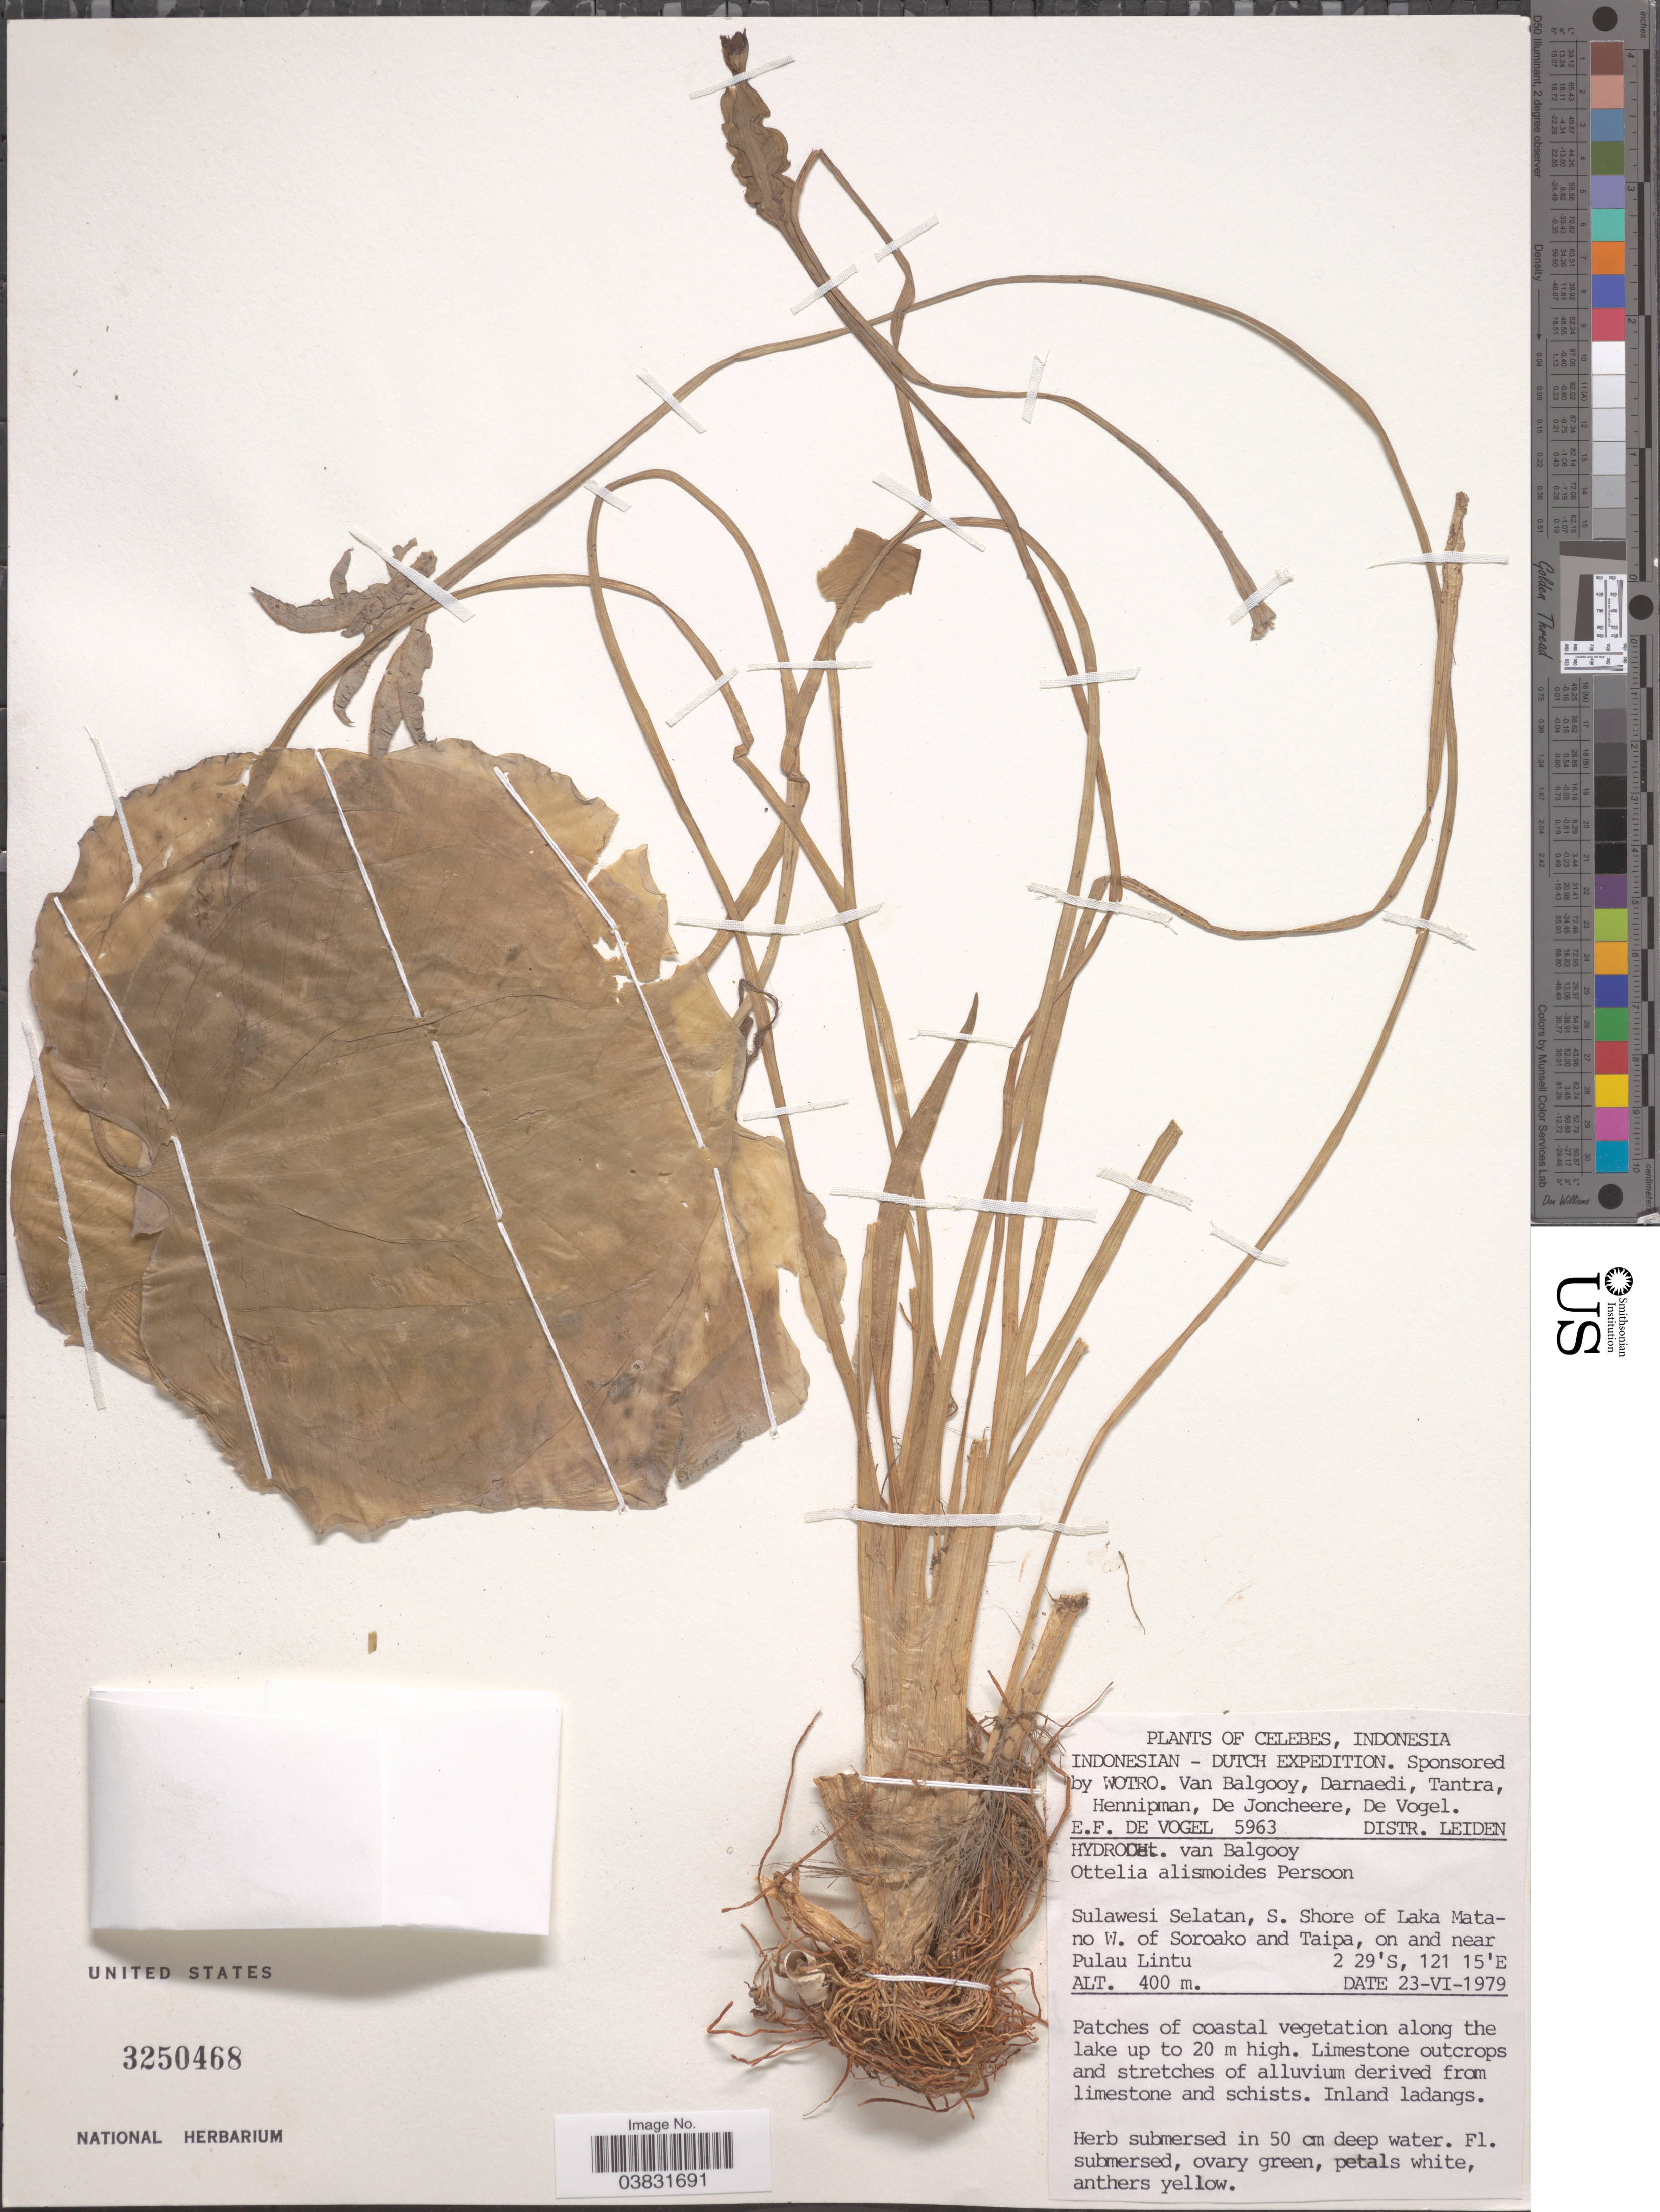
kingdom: Plantae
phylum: Tracheophyta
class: Liliopsida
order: Alismatales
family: Hydrocharitaceae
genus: Ottelia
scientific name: Ottelia alismoides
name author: Pers.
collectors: E. F. de Vogel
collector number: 5963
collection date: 1979-06-23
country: Indonesia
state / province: Sulawesi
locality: Celebes. Sulawesi Selatan, S. Shore of Laka Matano W. of Soroako and Taipa, on and near Pulau Lintu.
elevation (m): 400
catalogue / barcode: US 3250468